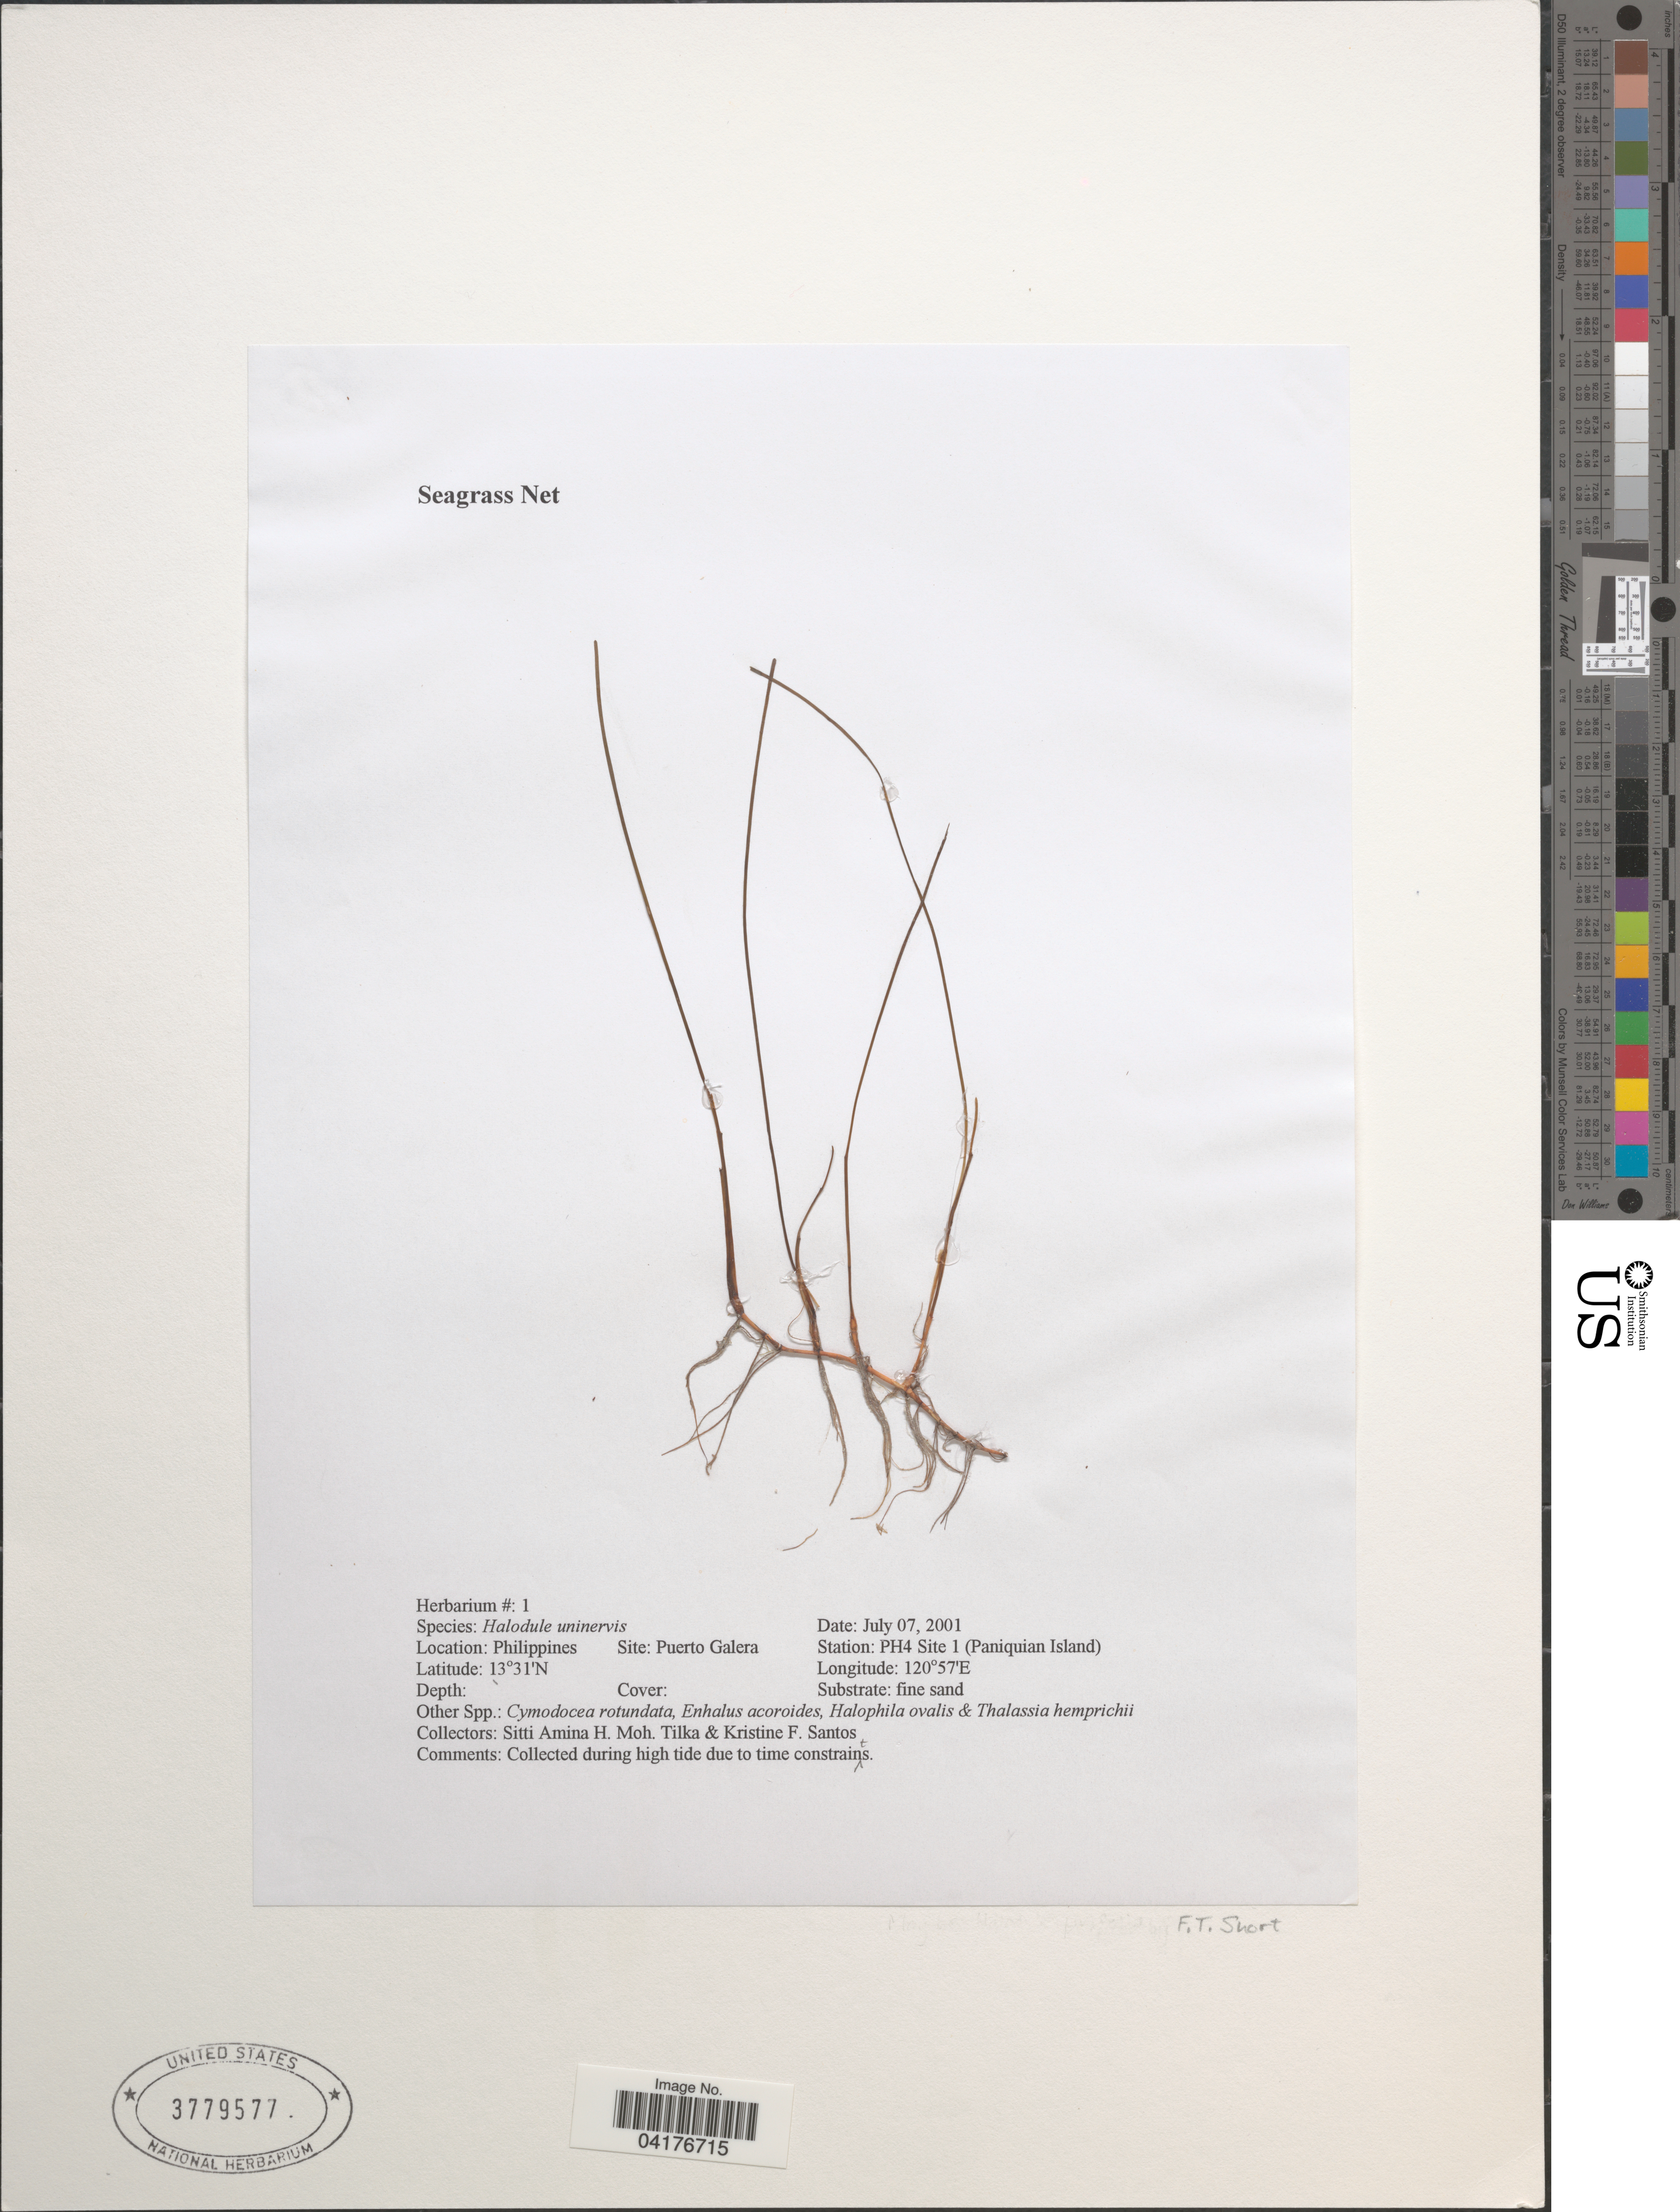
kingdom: Plantae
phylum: Tracheophyta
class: Liliopsida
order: Alismatales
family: Cymodoceaceae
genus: Halodule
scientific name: Halodule uninervis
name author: (Forssk.) Asch.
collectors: S. Tilka & K. Santos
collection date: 2001-07-07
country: Philippines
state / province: Mimaropa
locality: Site: Puerto Galera. Station: PH4 Site 1 (Paniquian Island).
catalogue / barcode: US 3779577